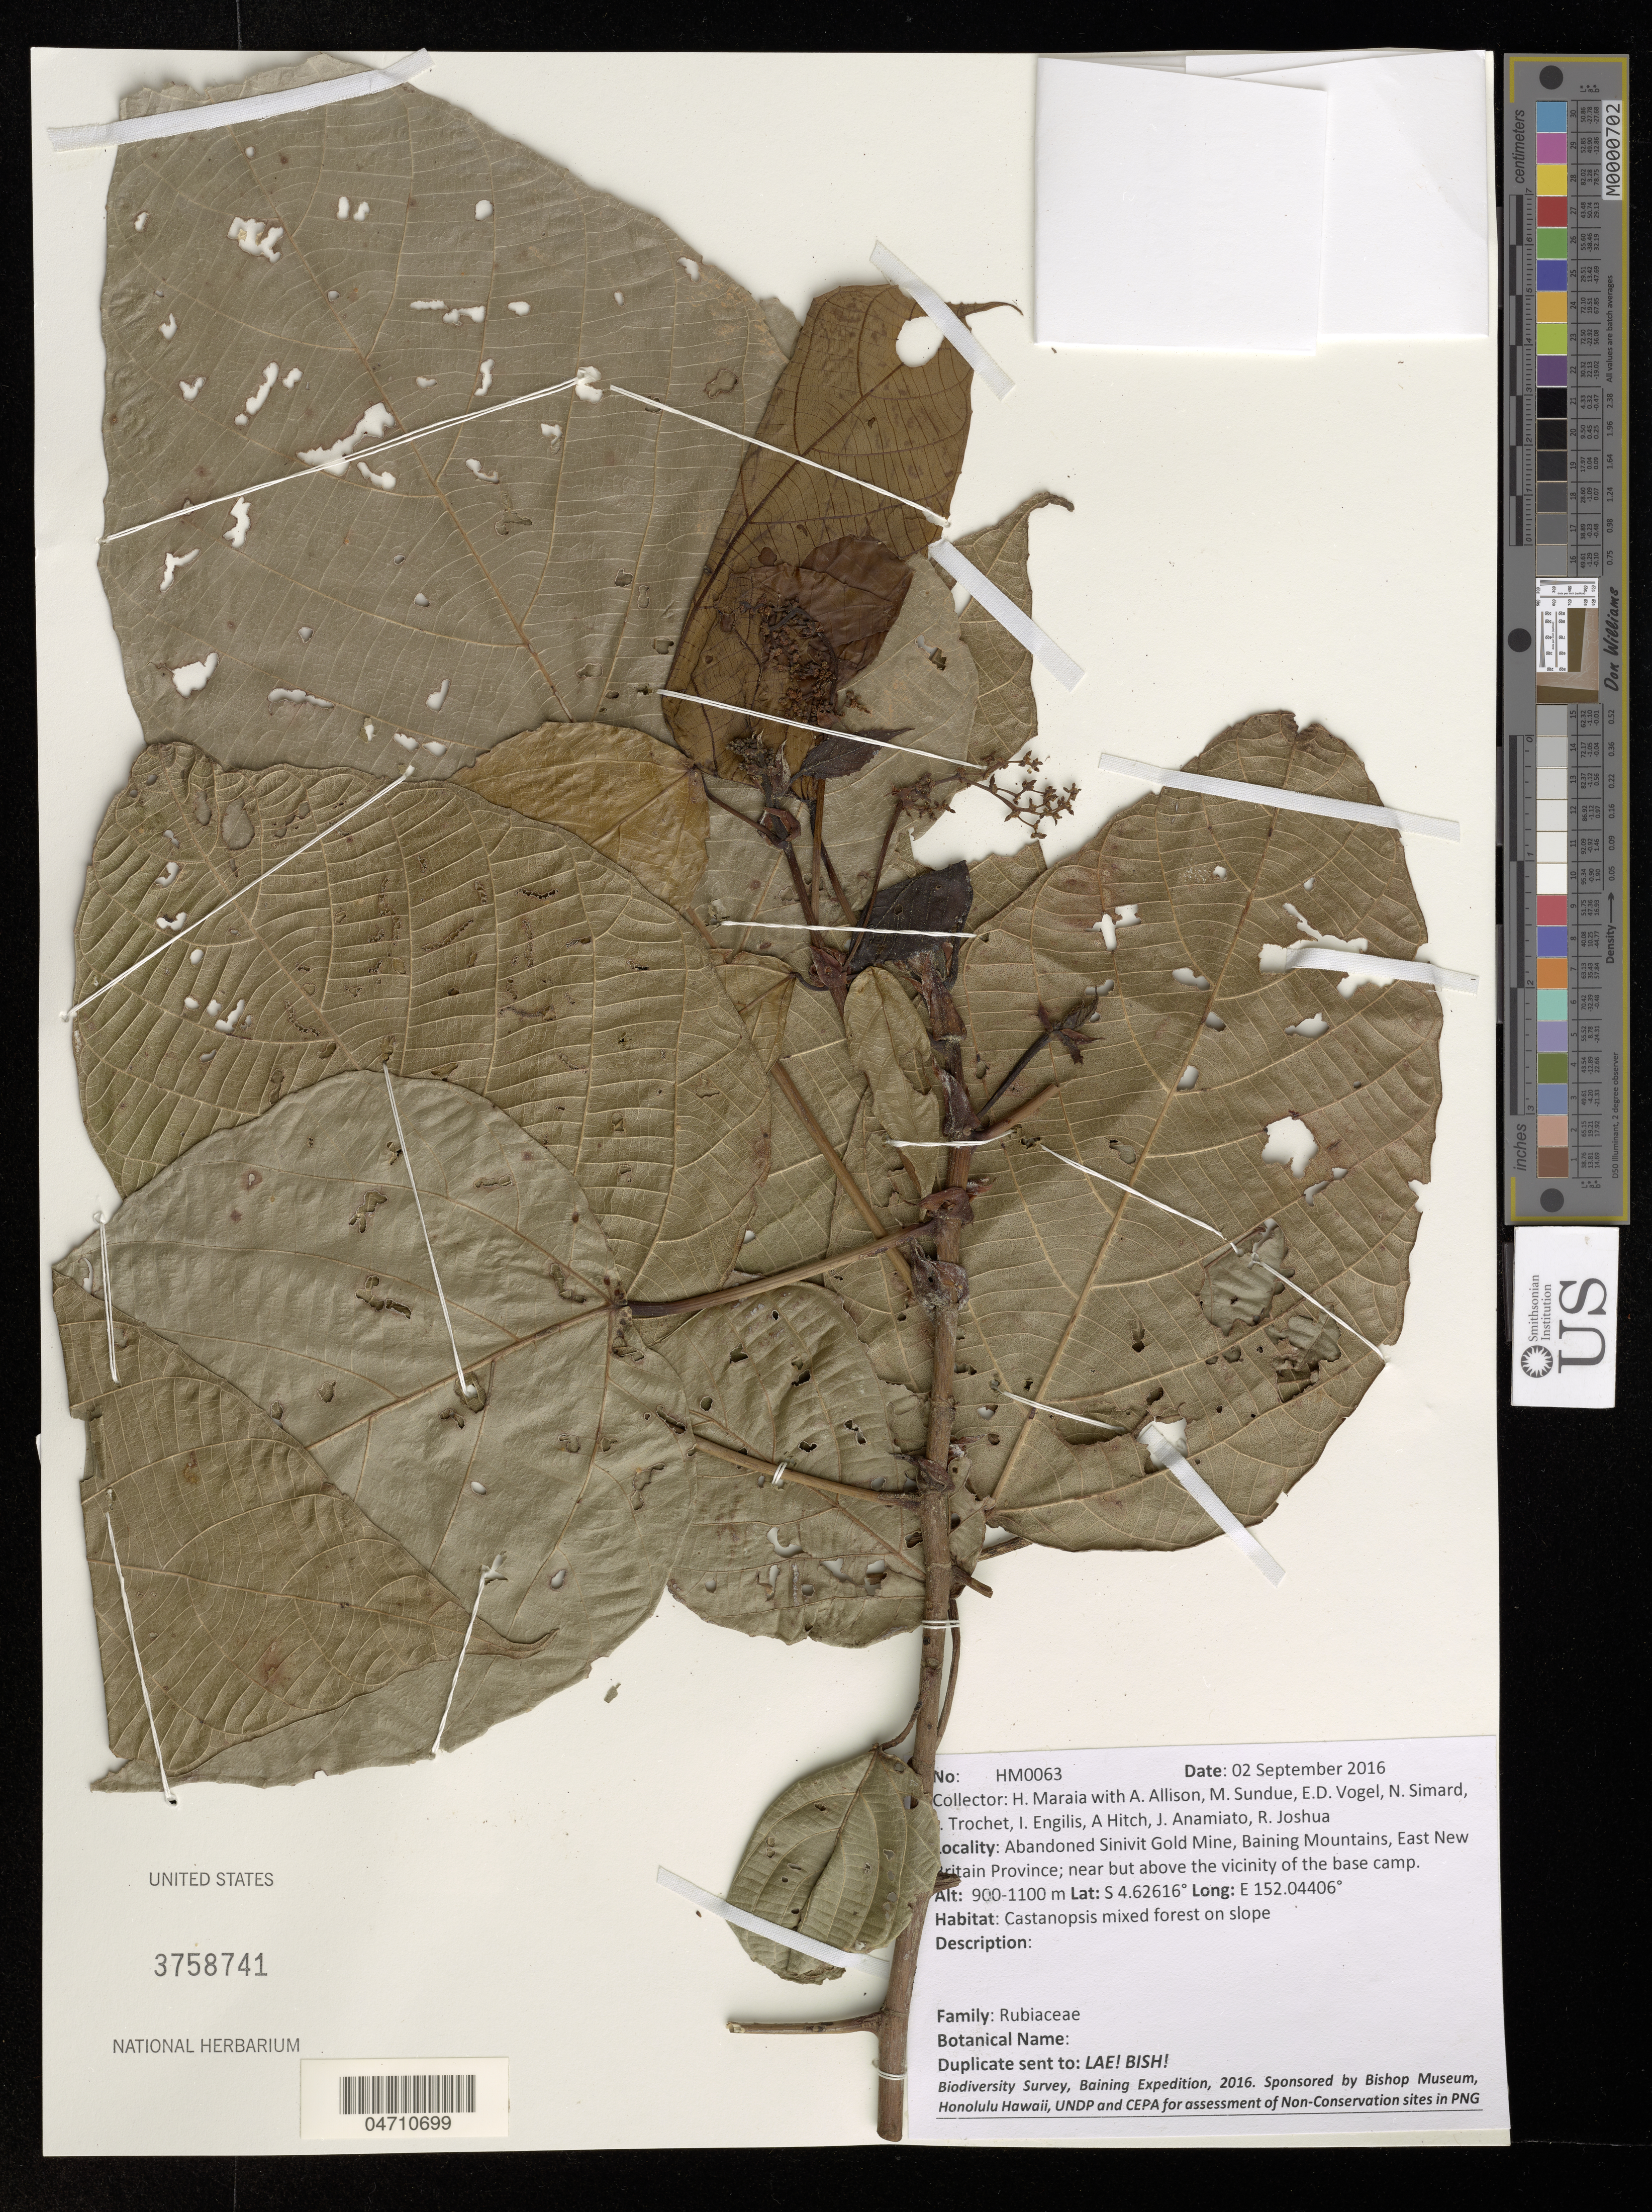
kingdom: Plantae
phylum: Tracheophyta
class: Magnoliopsida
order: Gentianales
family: Rubiaceae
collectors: H. Maraia, A. Allison, M. Sundue, E. F. de Vogel & et al.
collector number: HM0063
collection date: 2016-09-02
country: Papua New Guinea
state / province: East New Britain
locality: Abandoned Sinivit Gold Mine, Baining Mountains, East New Britain Province; near but above the vicinity of the base camp.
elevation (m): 900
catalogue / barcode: US 3758741